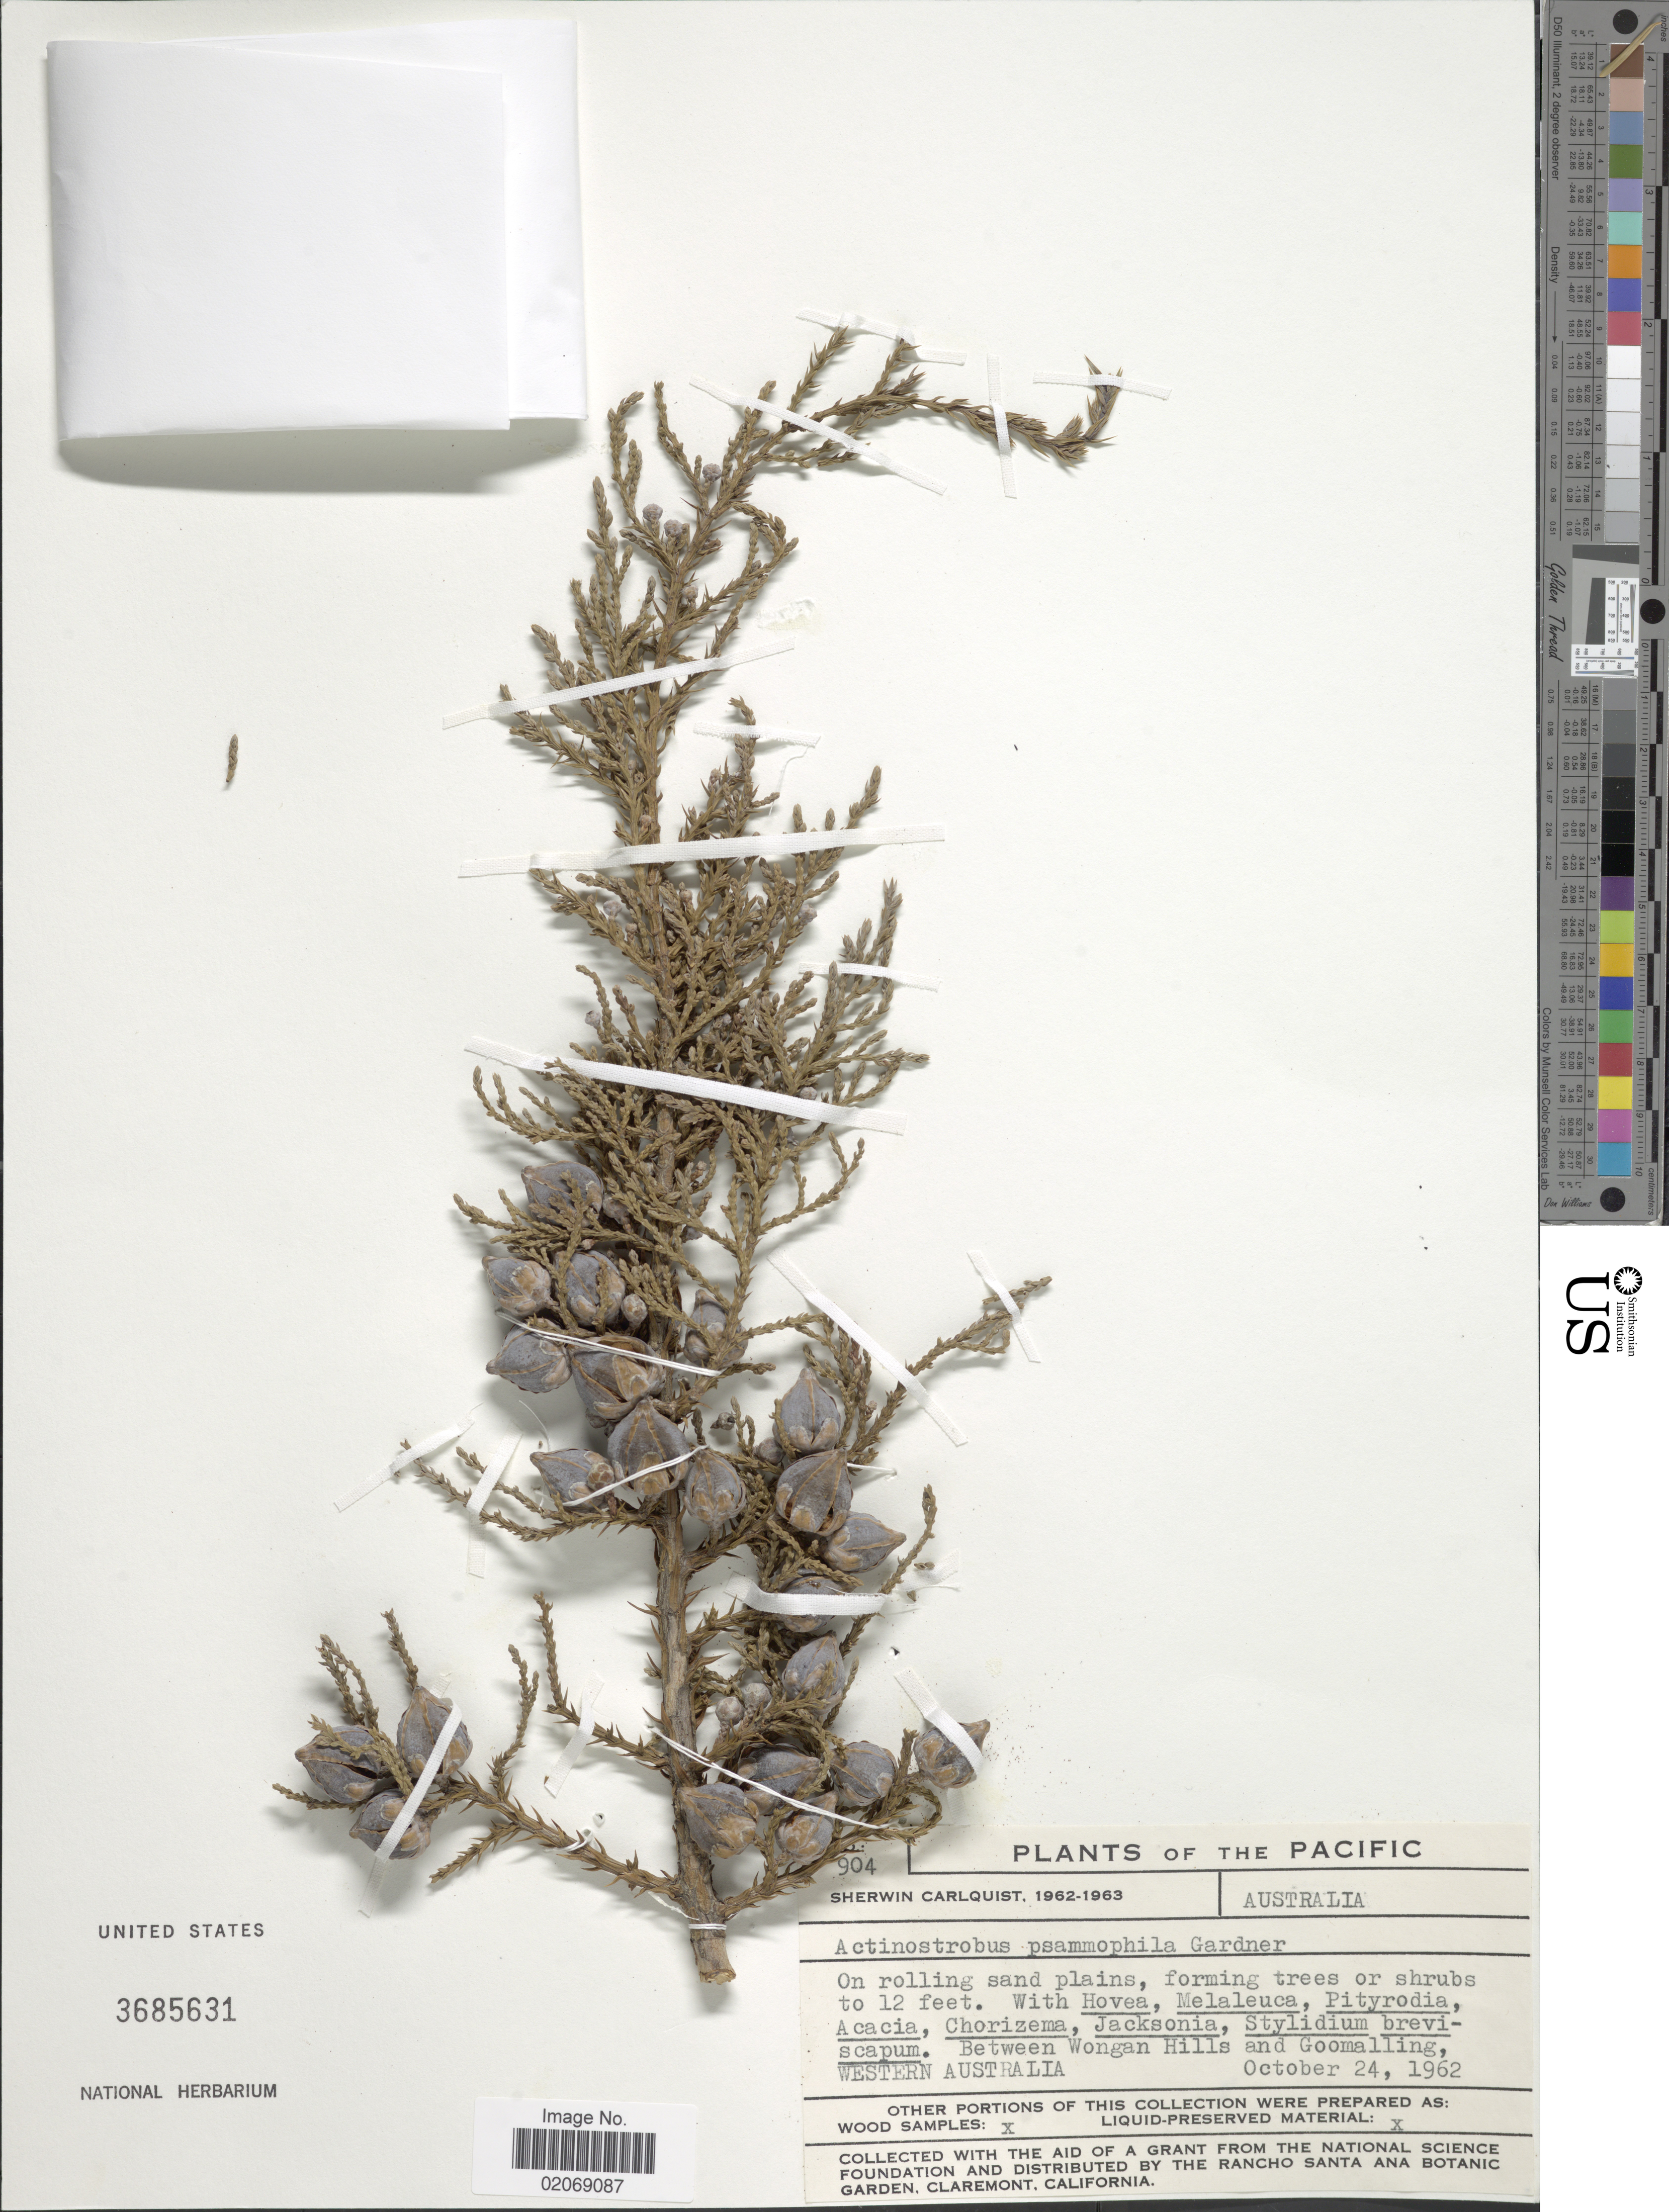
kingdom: Plantae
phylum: Tracheophyta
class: Pinopsida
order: Pinales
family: Cupressaceae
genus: Actinostrobus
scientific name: Actinostrobus psammophila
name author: C.A. Gardner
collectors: S. Carlquist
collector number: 904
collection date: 1962-10-24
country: Australia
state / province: Western Australia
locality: Between Wongan Hills and Goomalling, Western Australia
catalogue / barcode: US 3685631